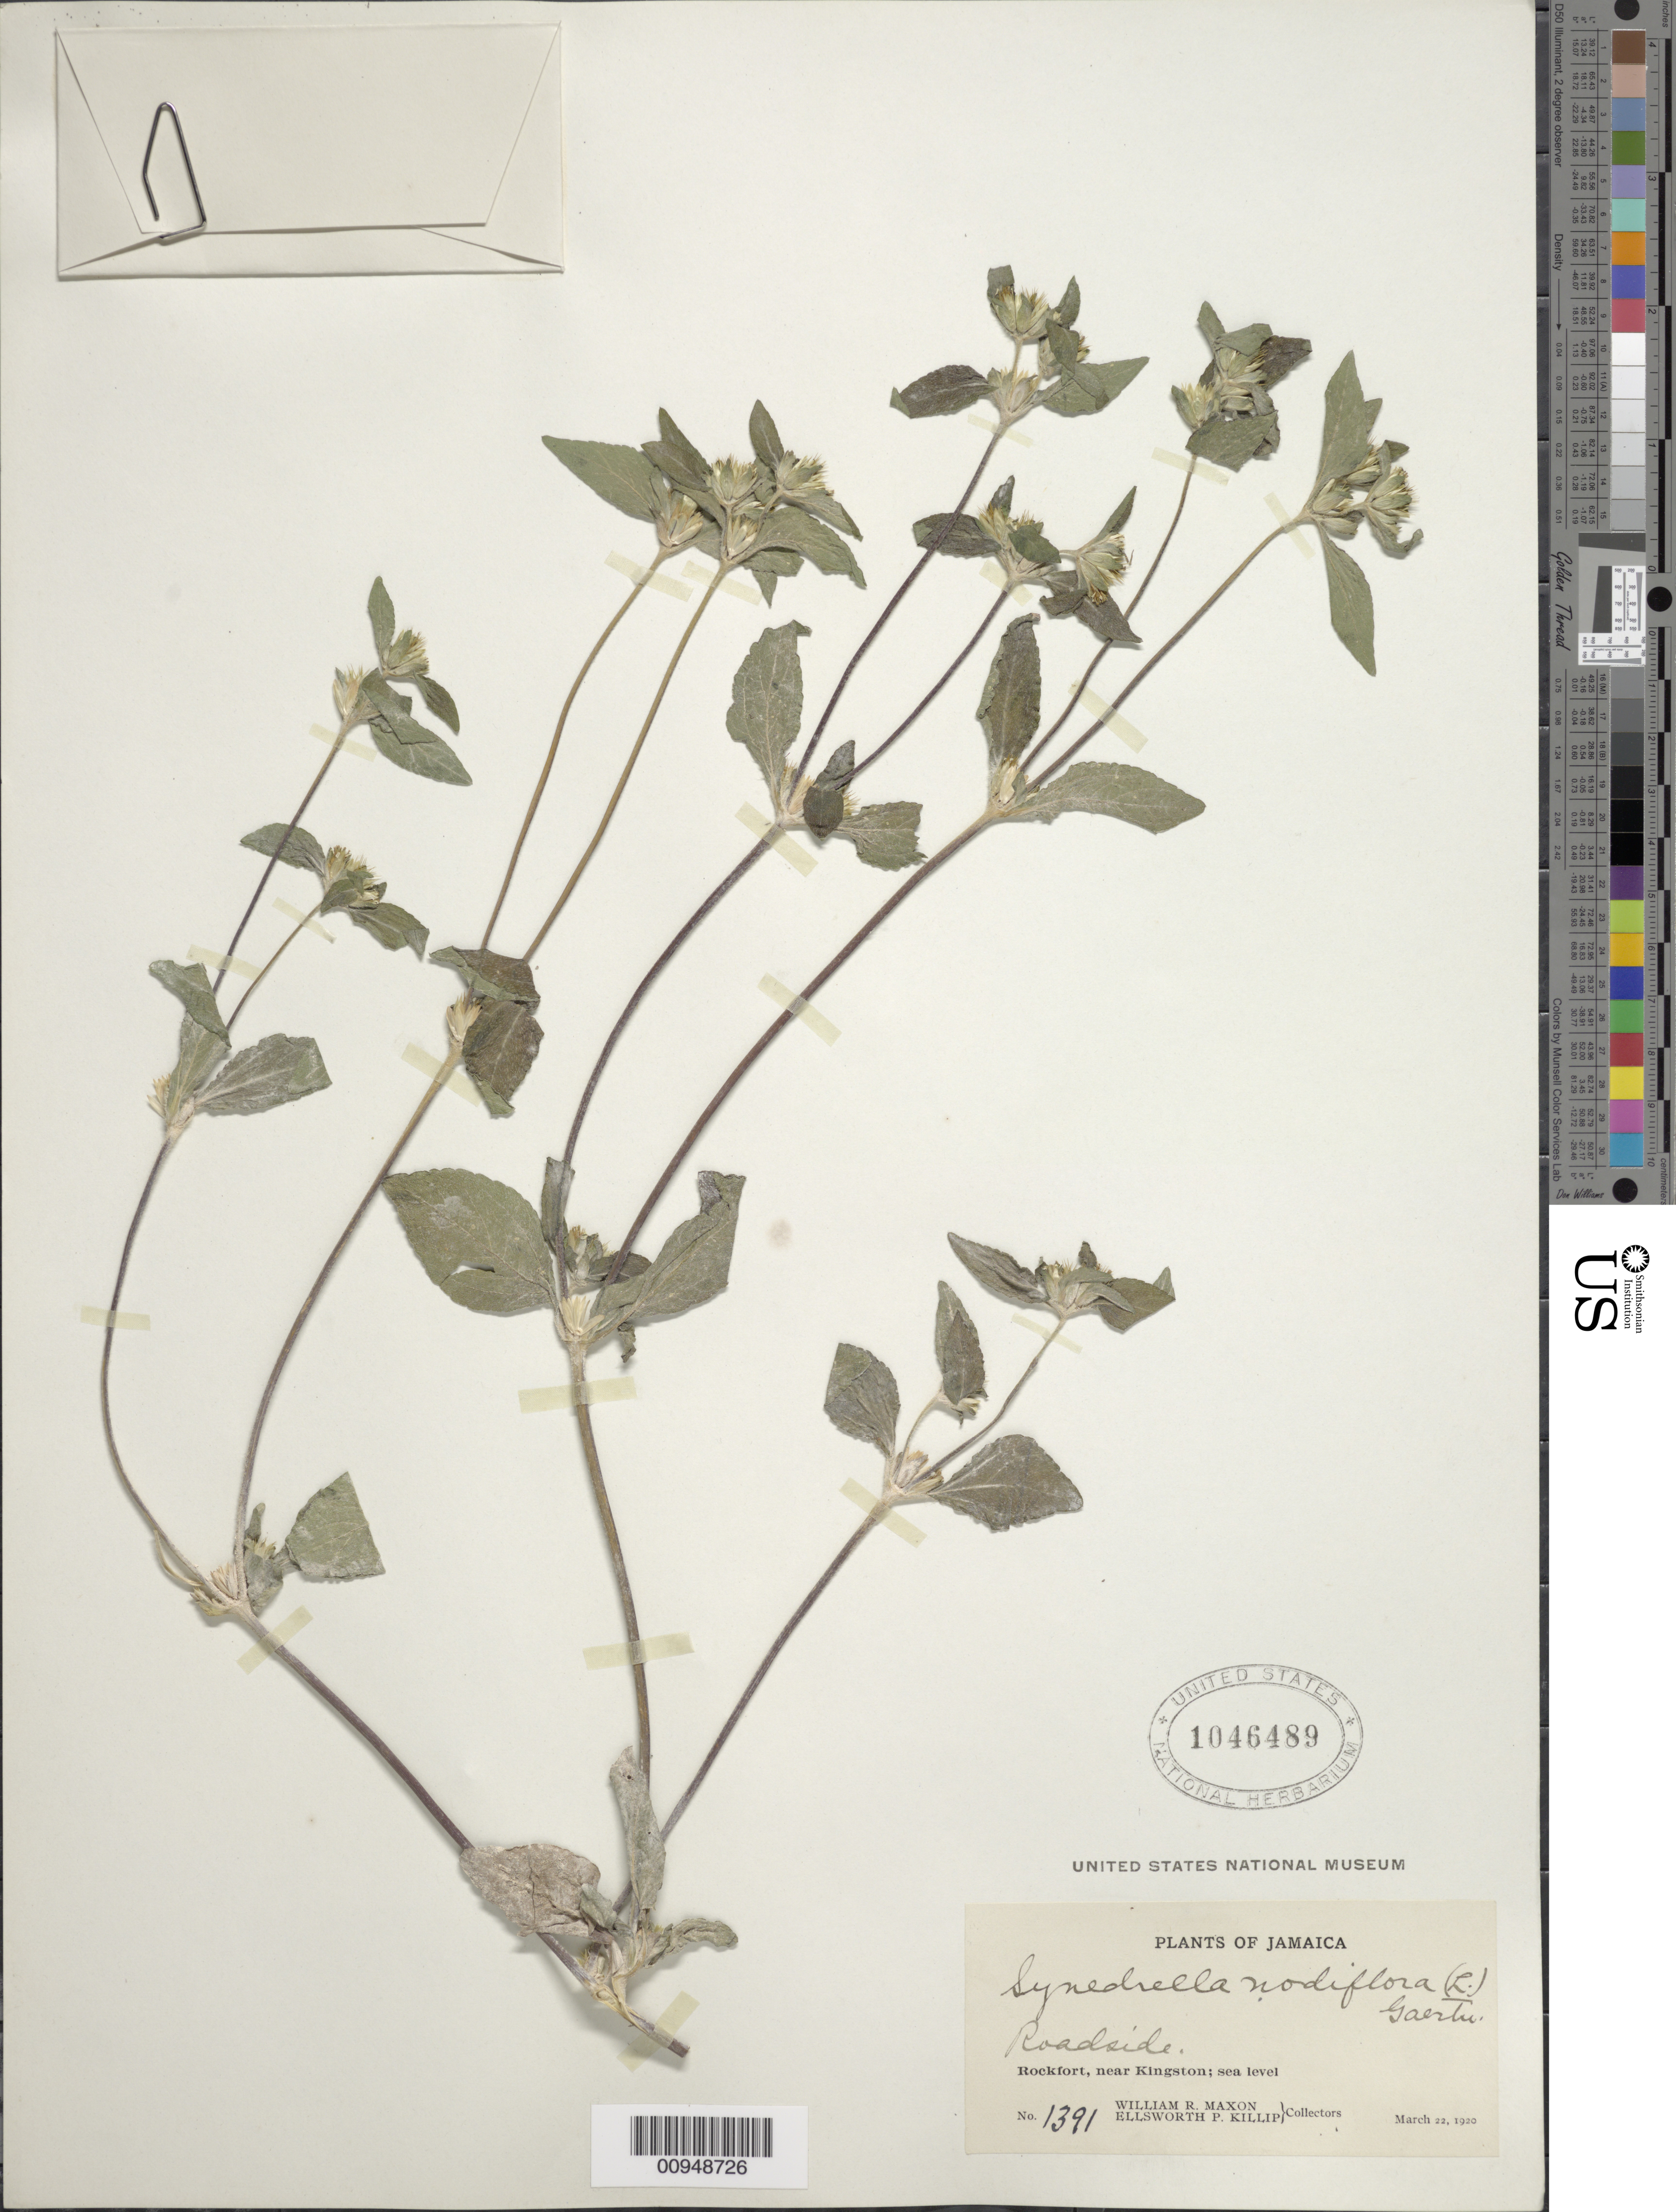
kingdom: Plantae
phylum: Tracheophyta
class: Magnoliopsida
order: Asterales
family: Asteraceae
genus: Synedrella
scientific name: Synedrella nodiflora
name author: (L.) Gaertn.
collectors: W. R. Maxon & E. P. Killip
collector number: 1391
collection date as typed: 22 Mar 1920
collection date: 1920-03-22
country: Jamaica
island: Jamaica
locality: Rockfort, near Kingston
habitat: Roadside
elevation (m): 0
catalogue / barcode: US 1046489